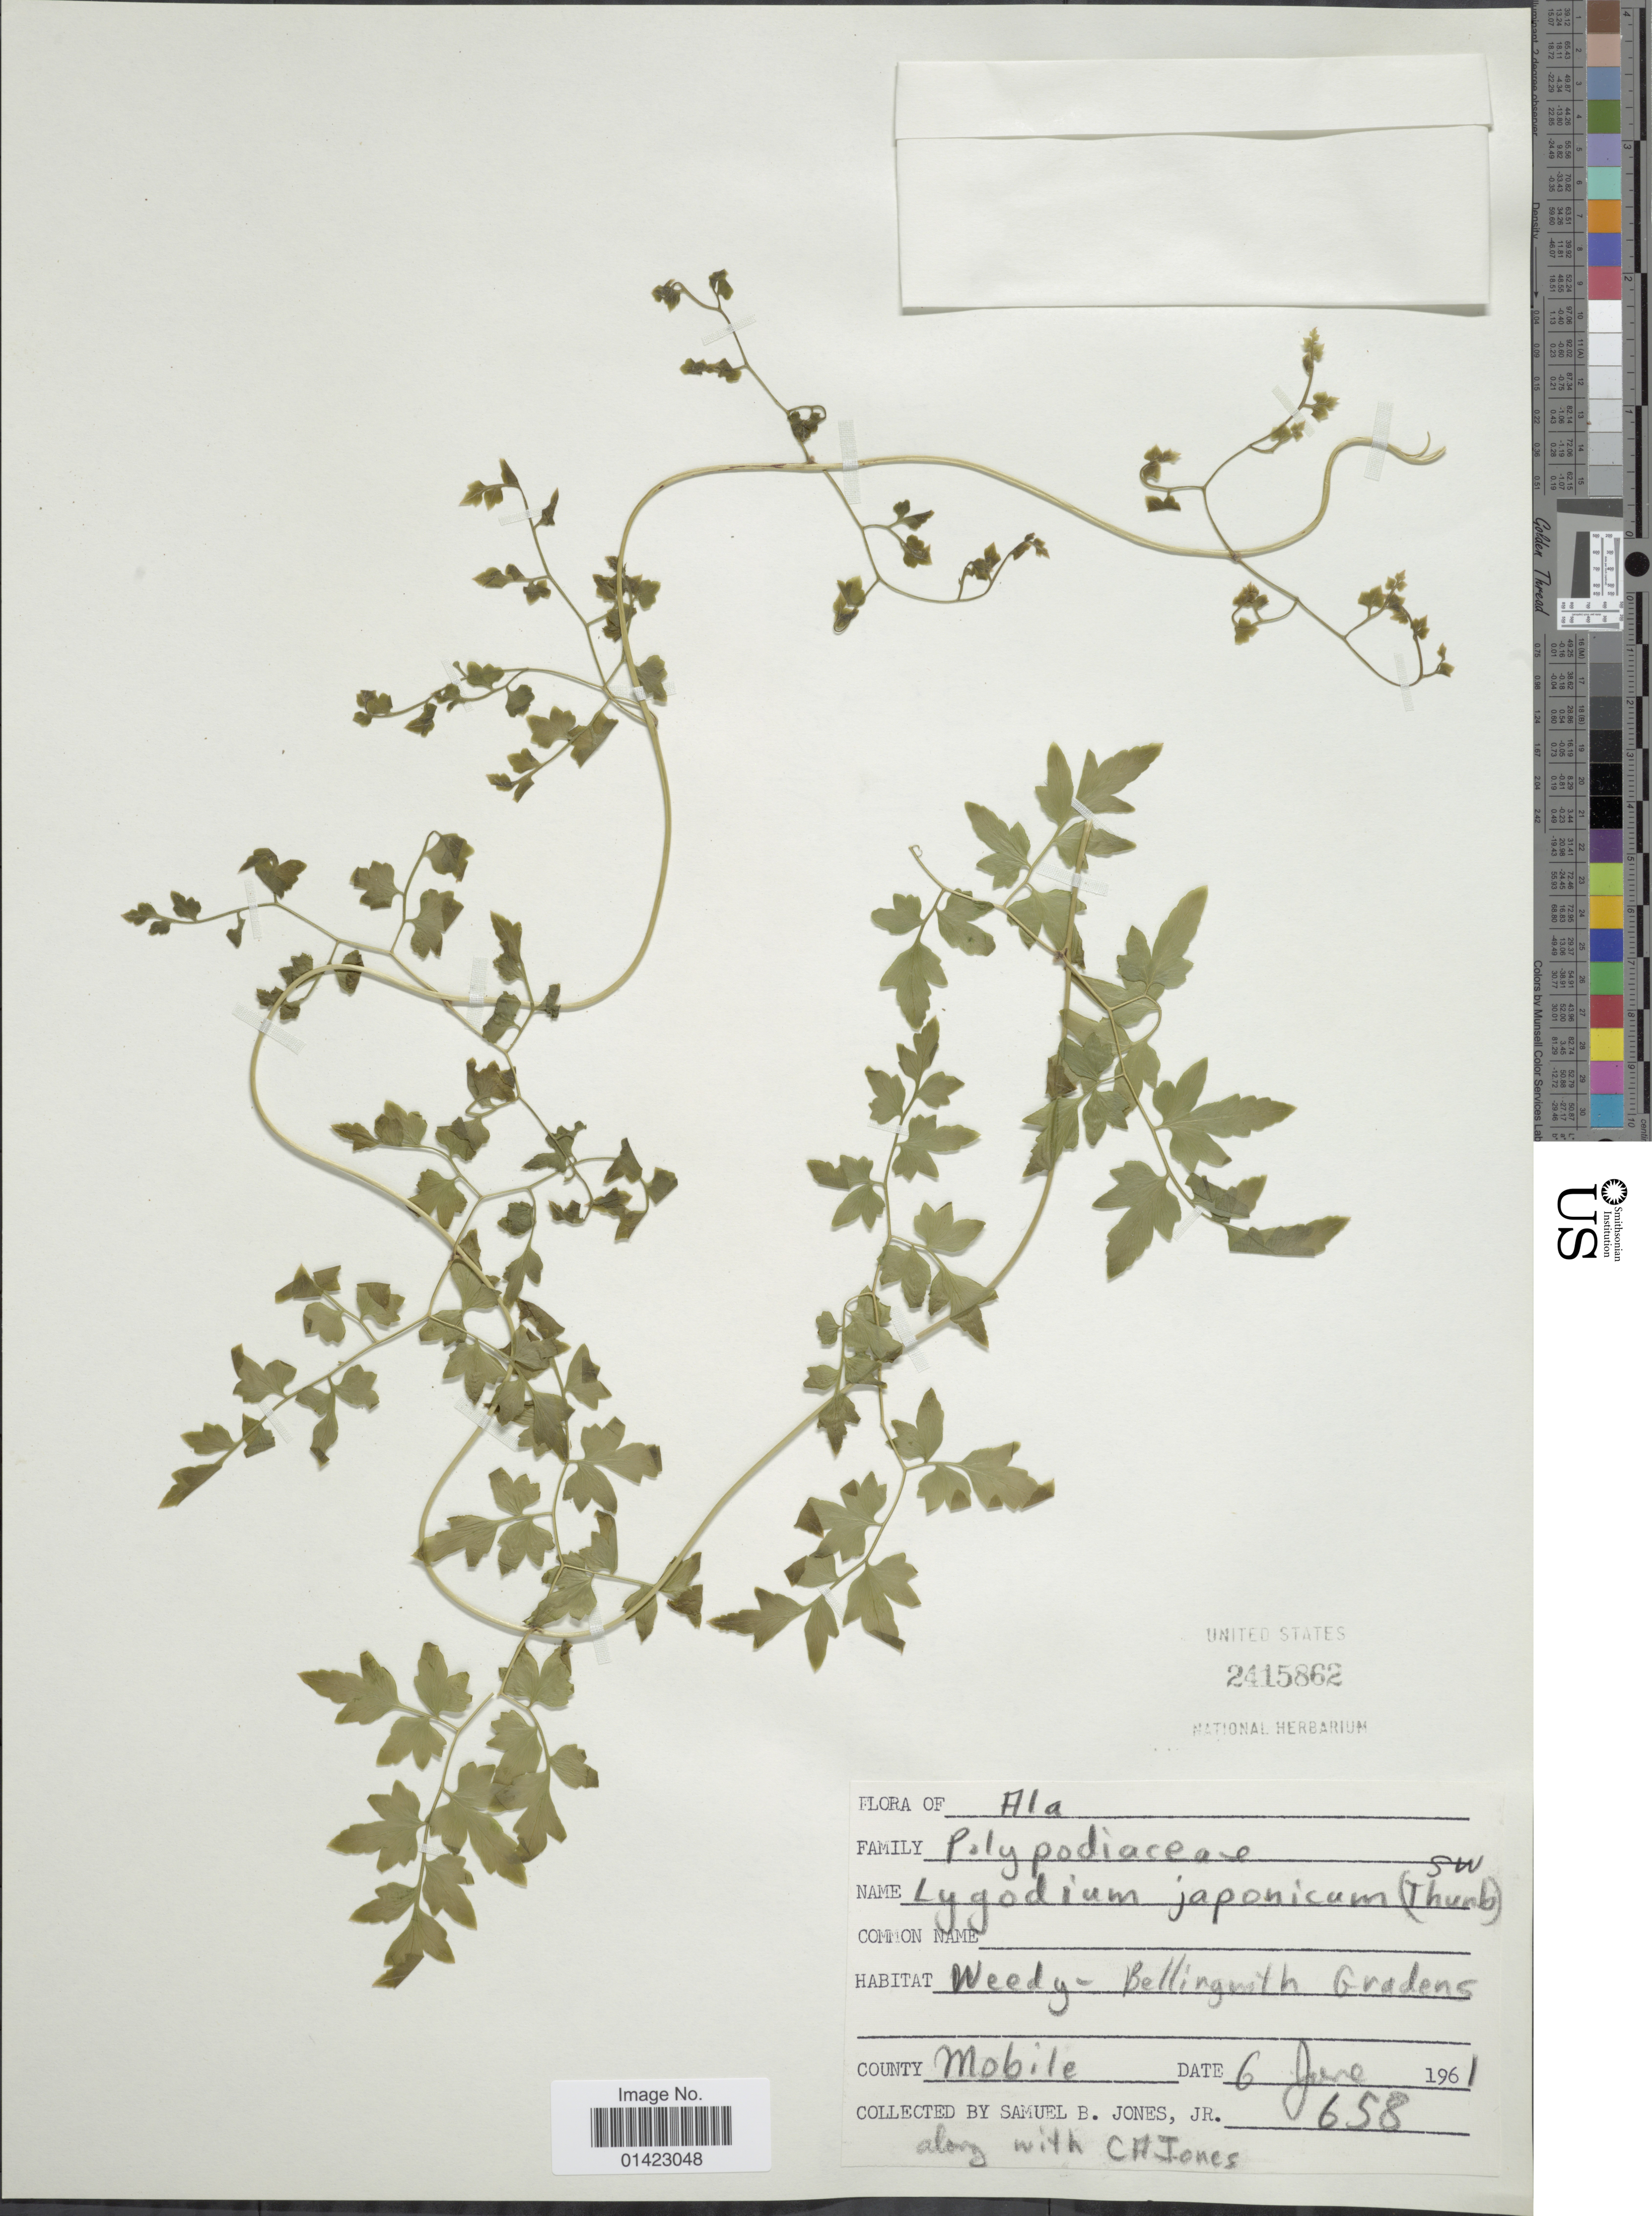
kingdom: Plantae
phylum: Tracheophyta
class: Polypodiopsida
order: Schizaeales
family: Lygodiaceae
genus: Lygodium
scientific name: Lygodium japonicum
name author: (Thunb.) Sw.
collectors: S. B. Jones & C. R. Jones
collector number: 658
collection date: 1961-06-06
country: United States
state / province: Alabama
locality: Flora of Ala, Weedy-Bellingwith Gradens, County Mobile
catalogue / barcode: US 2415862